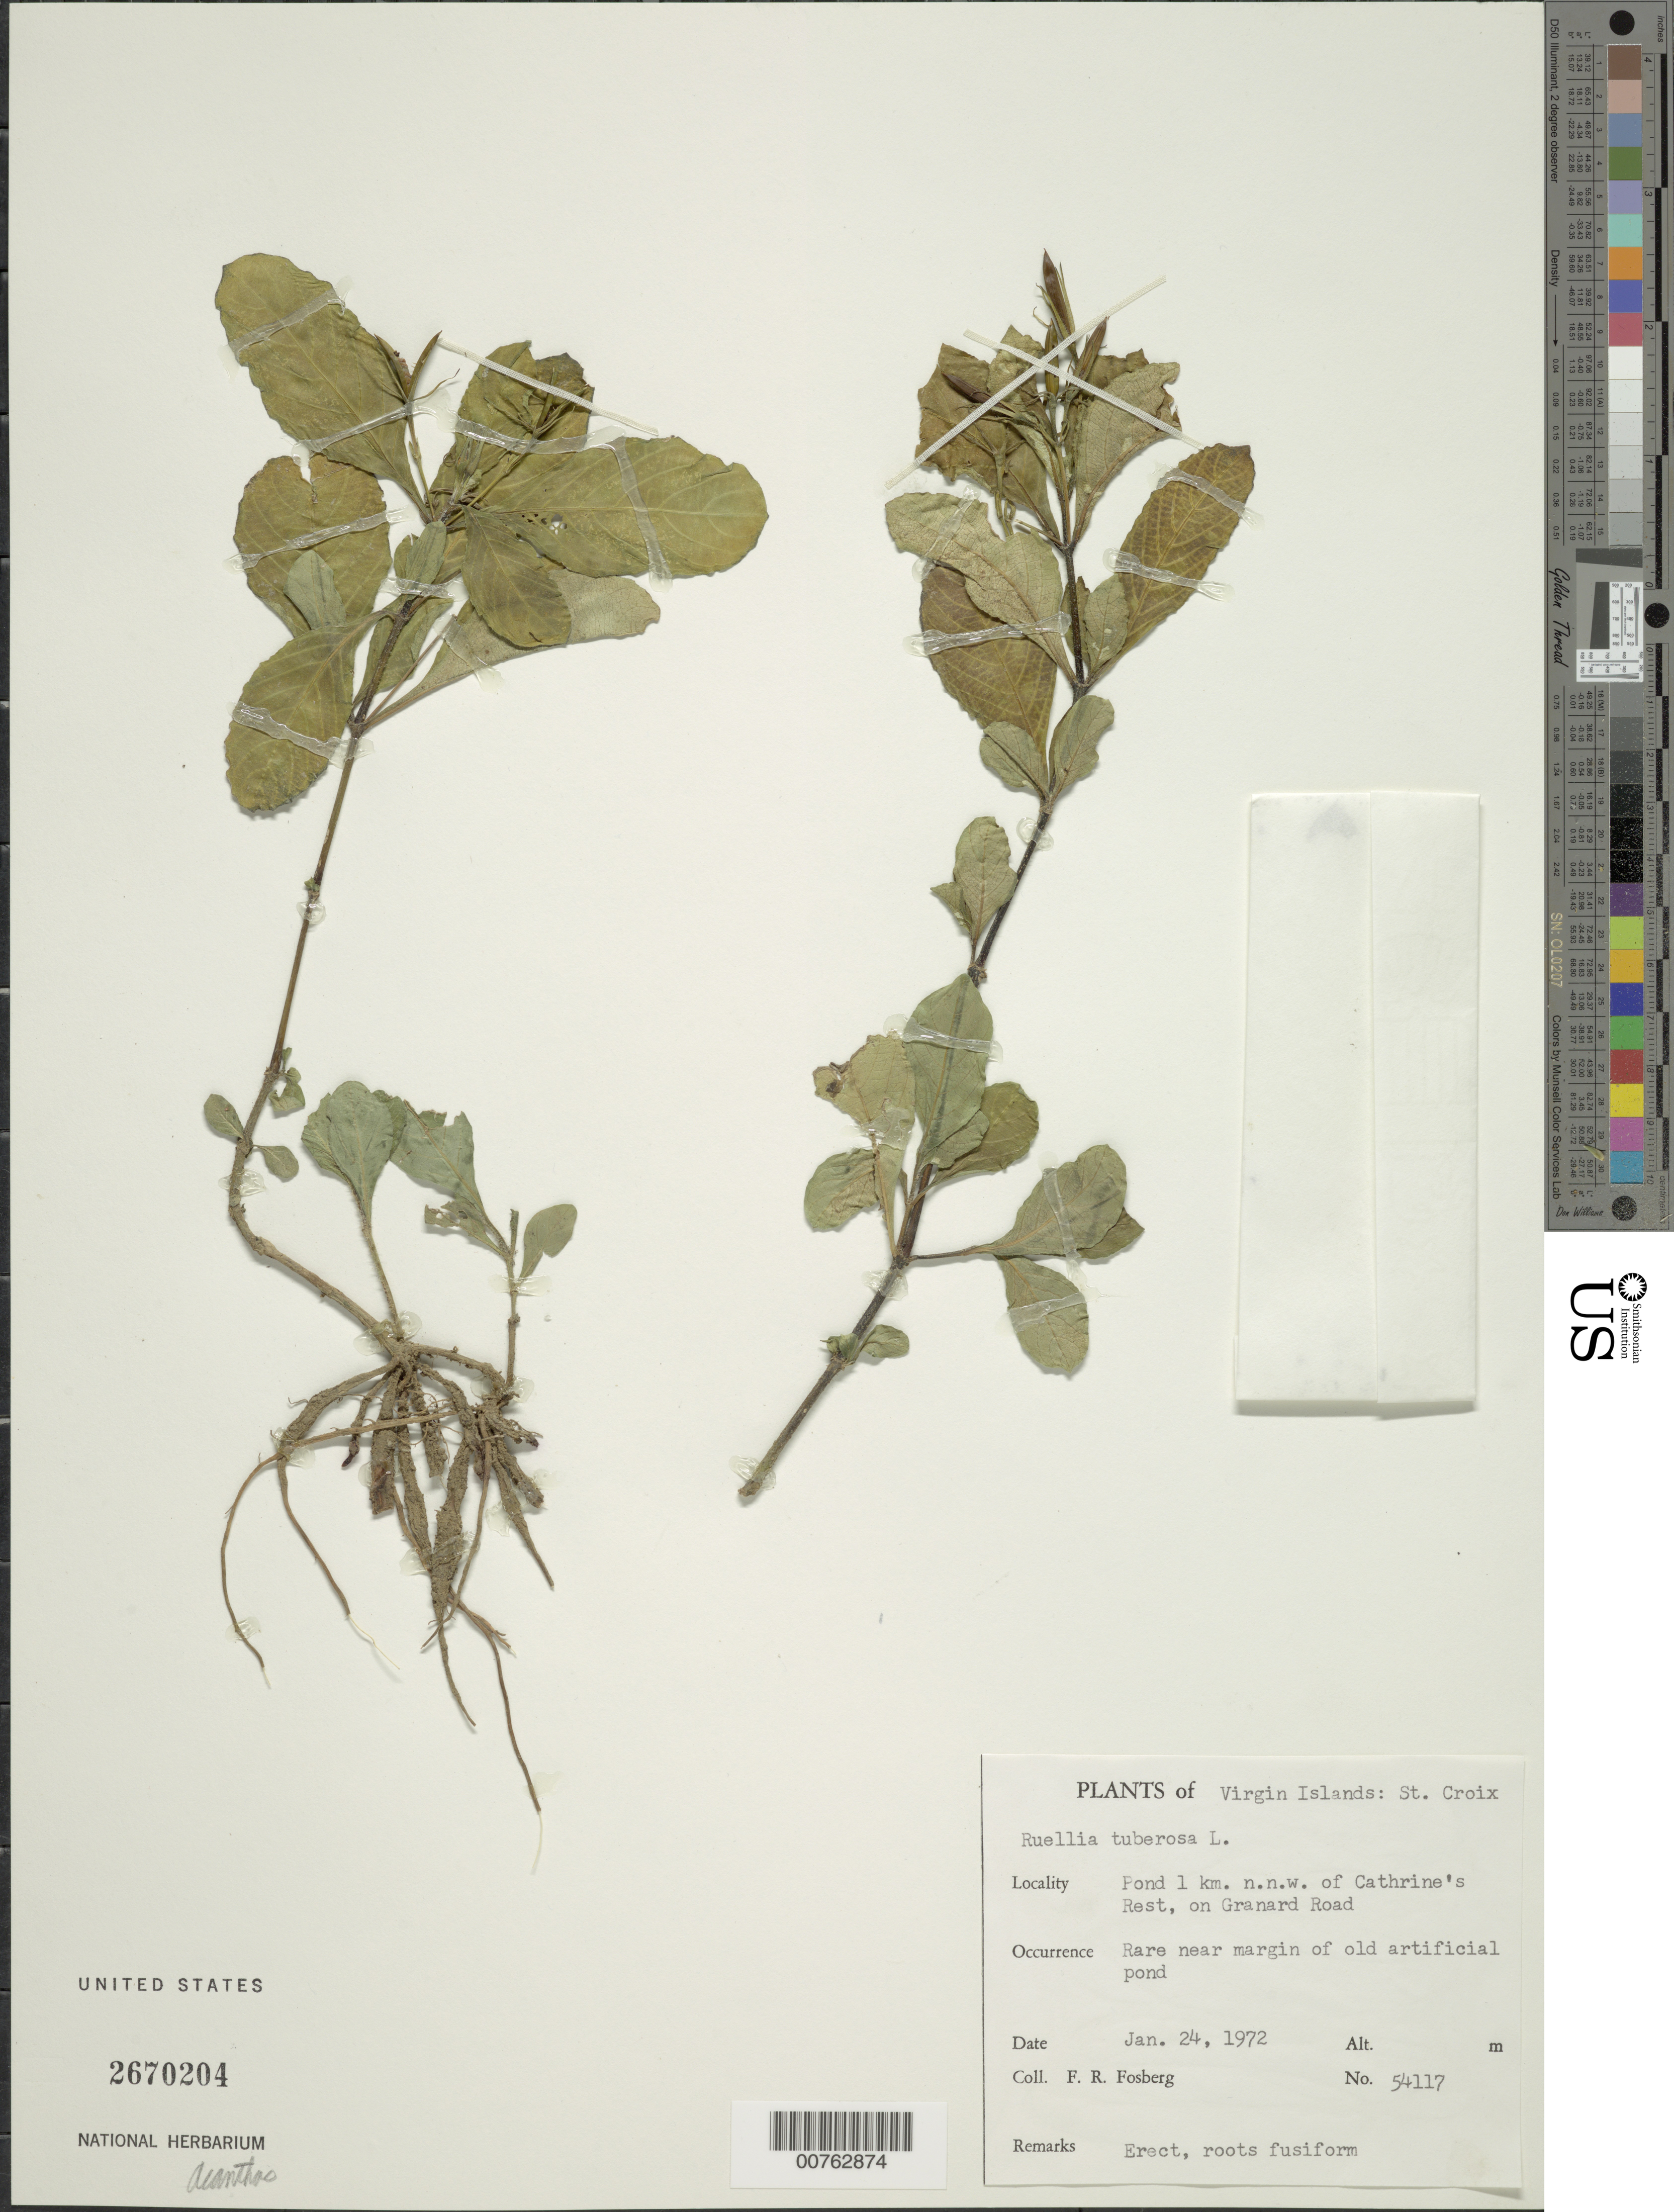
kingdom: Plantae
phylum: Tracheophyta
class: Magnoliopsida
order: Lamiales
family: Acanthaceae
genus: Ruellia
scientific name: Ruellia tuberosa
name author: L.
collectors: F. R. Fosberg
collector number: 54117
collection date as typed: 24 Jan 1972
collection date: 1972-01-24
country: U.S. Virgin Islands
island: St. Croix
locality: Pond 1 km NNW of Cathrine's Rest, on Granard Road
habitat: Rare near margin of old artificial pond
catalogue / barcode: US 2670204